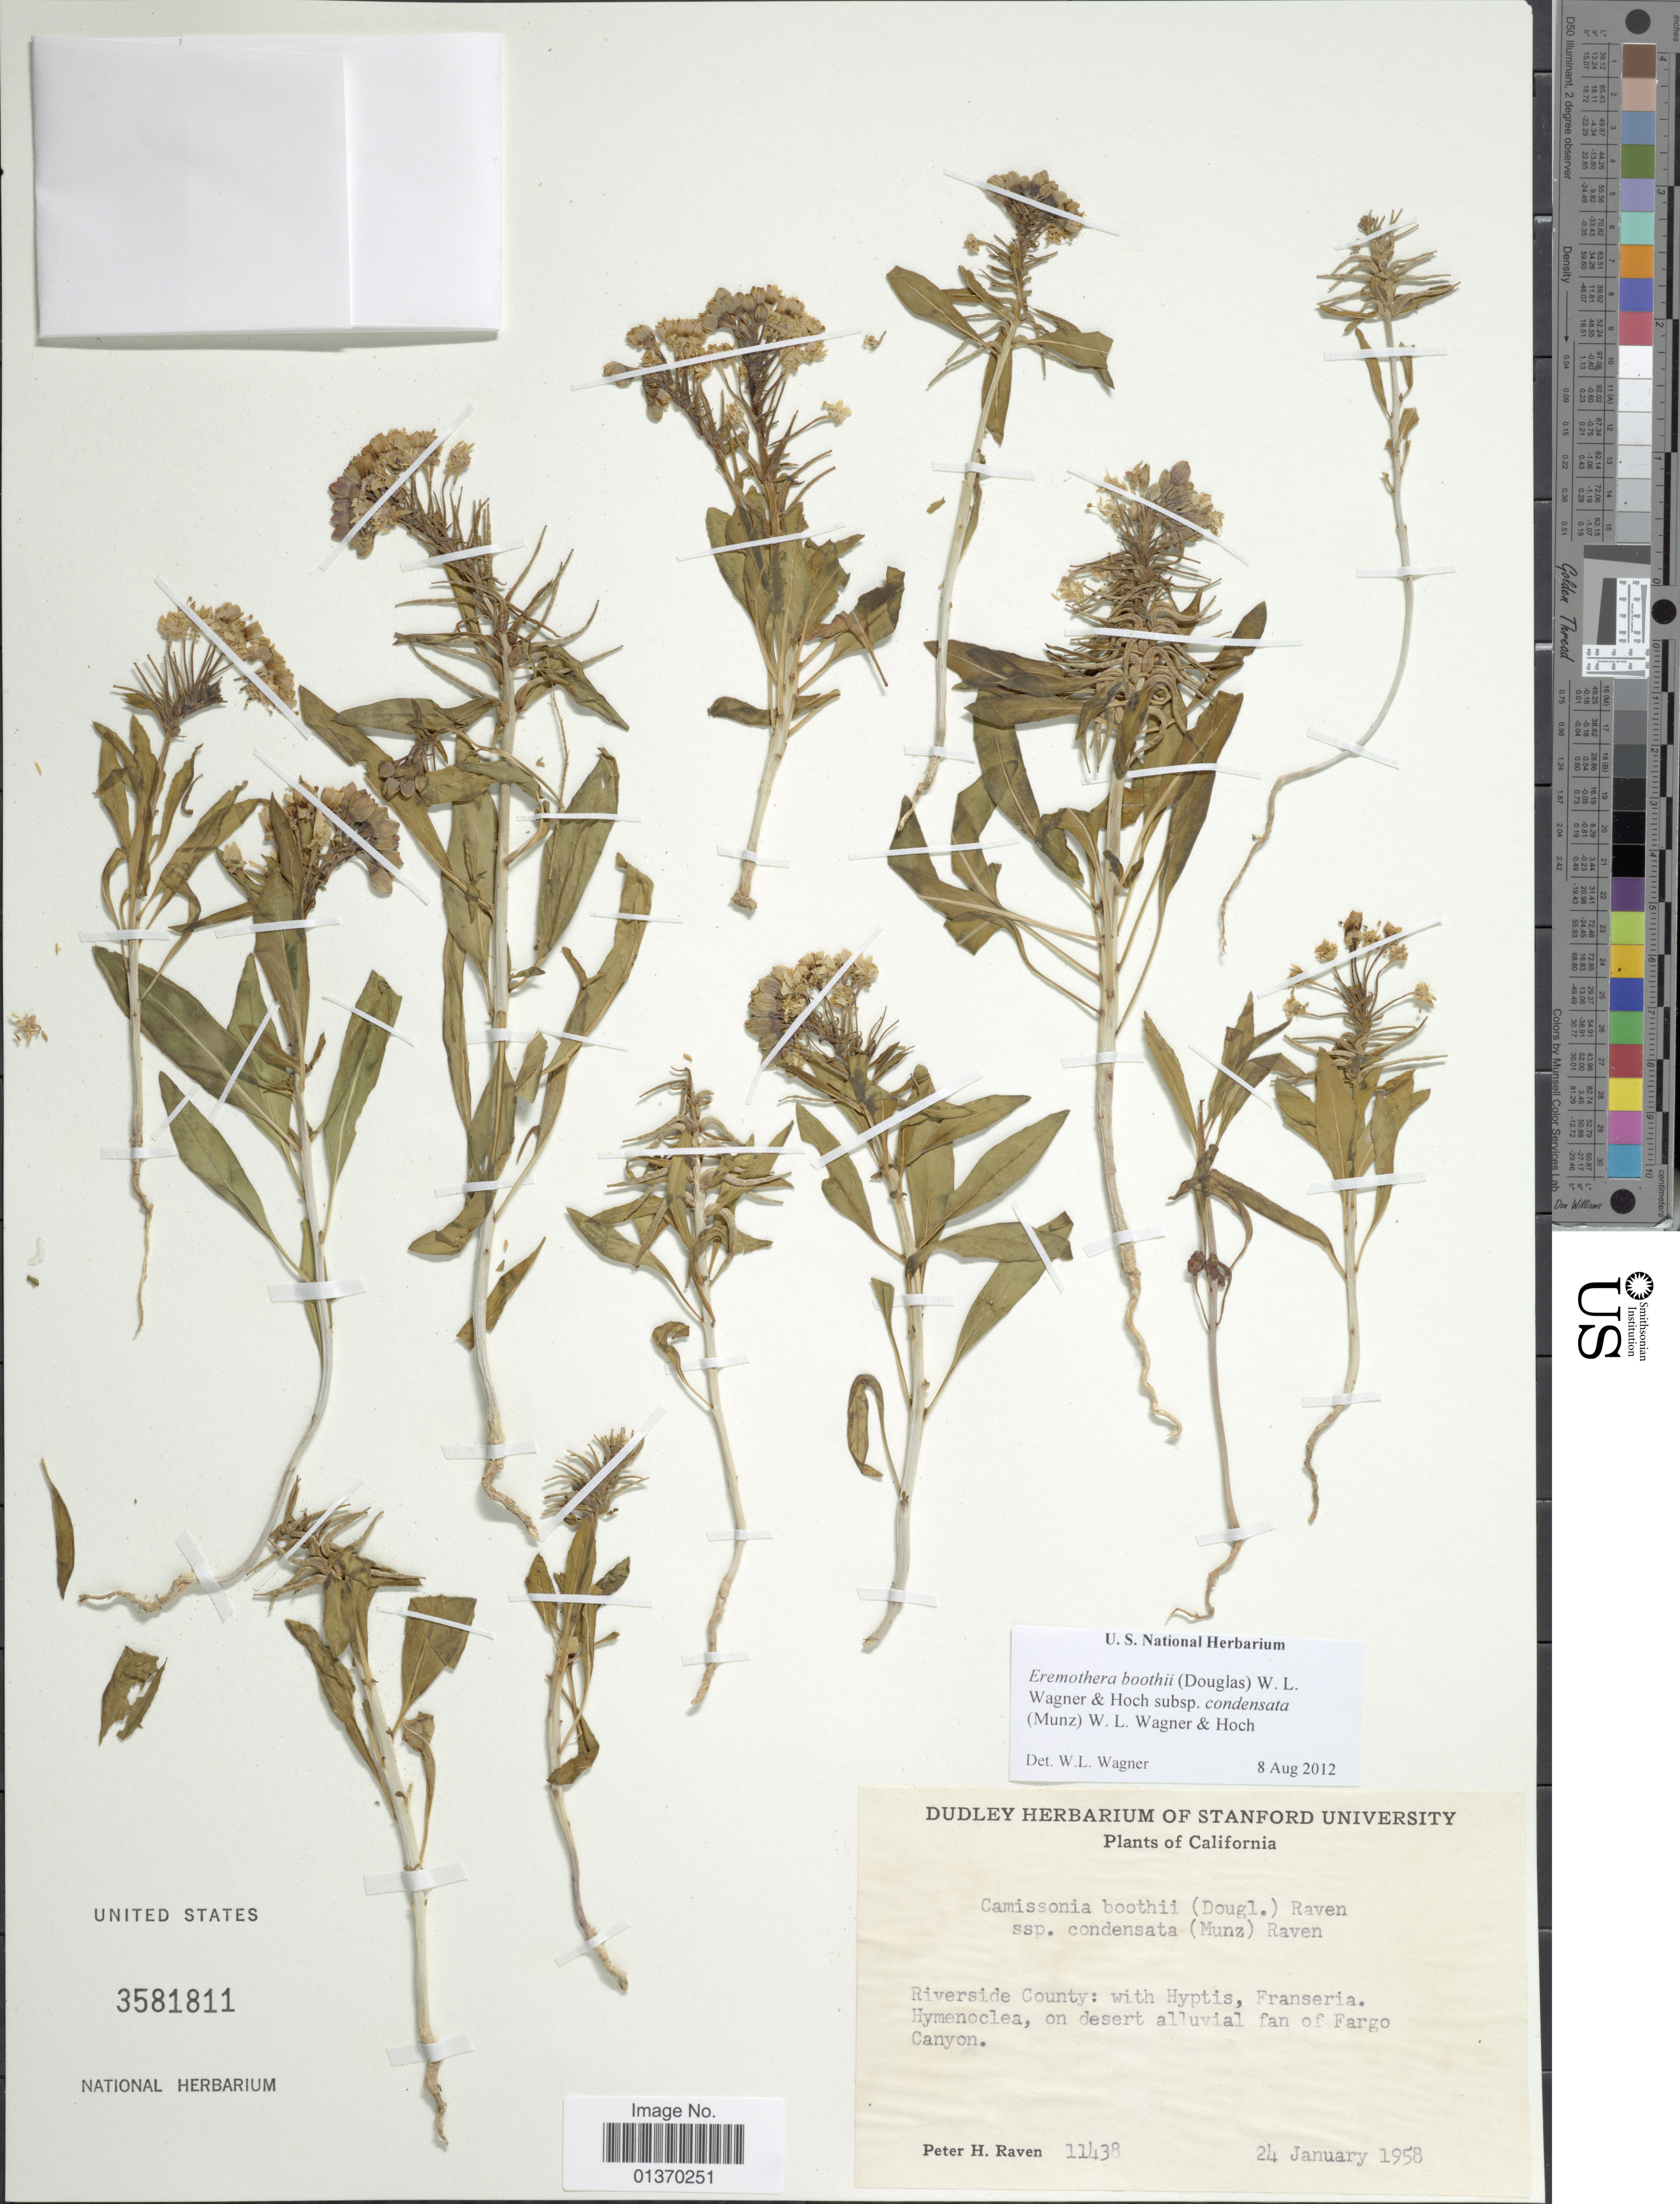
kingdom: Plantae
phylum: Tracheophyta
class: Magnoliopsida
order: Myrtales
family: Onagraceae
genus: Eremothera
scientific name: Eremothera boothii subsp. condensata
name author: (Munz) W.L. Wagner & Hoch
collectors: P. Raven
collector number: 11438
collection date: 1958-01-24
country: United States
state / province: California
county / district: Riverside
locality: Riverside County: on desert alluvial fan of Fargo Canyon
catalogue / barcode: US 3581811